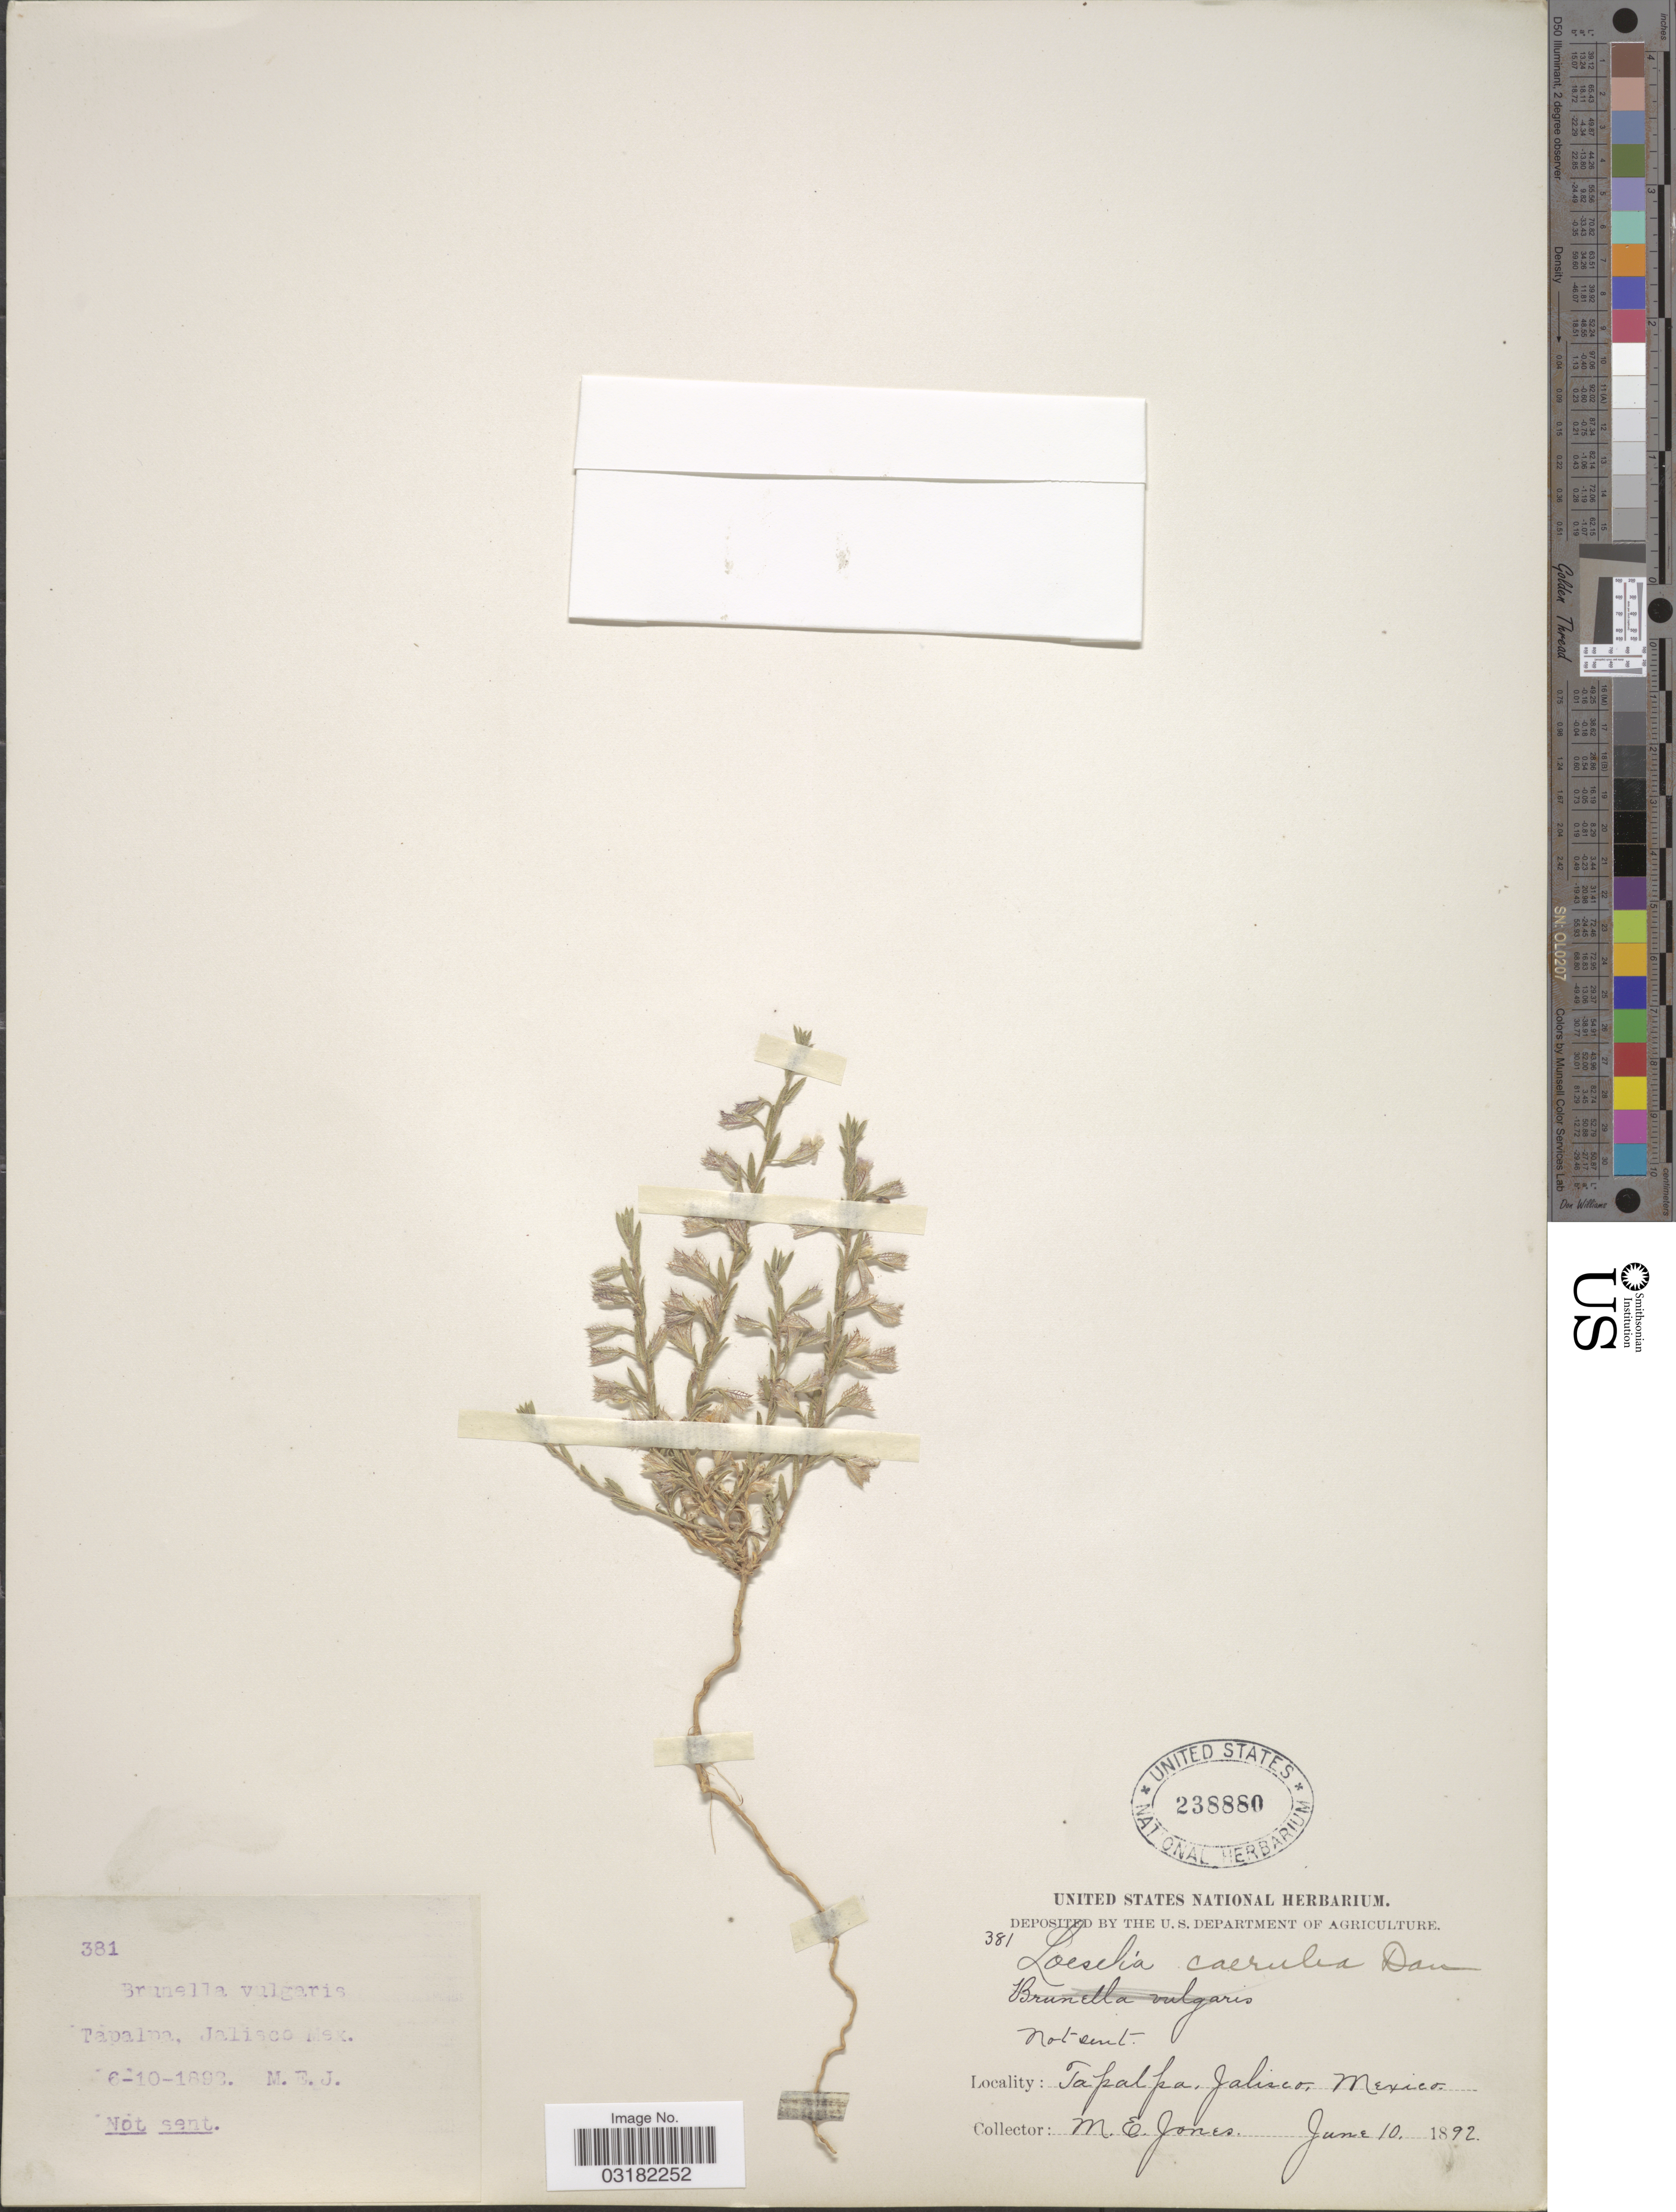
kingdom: Plantae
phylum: Tracheophyta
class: Magnoliopsida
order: Ericales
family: Polemoniaceae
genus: Loeselia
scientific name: Loeselia caerulea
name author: (Cav.) G. Don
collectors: M. E. Jones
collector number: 381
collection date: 1892-06-10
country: Mexico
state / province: Jalisco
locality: Tapalpa.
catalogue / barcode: US 238860